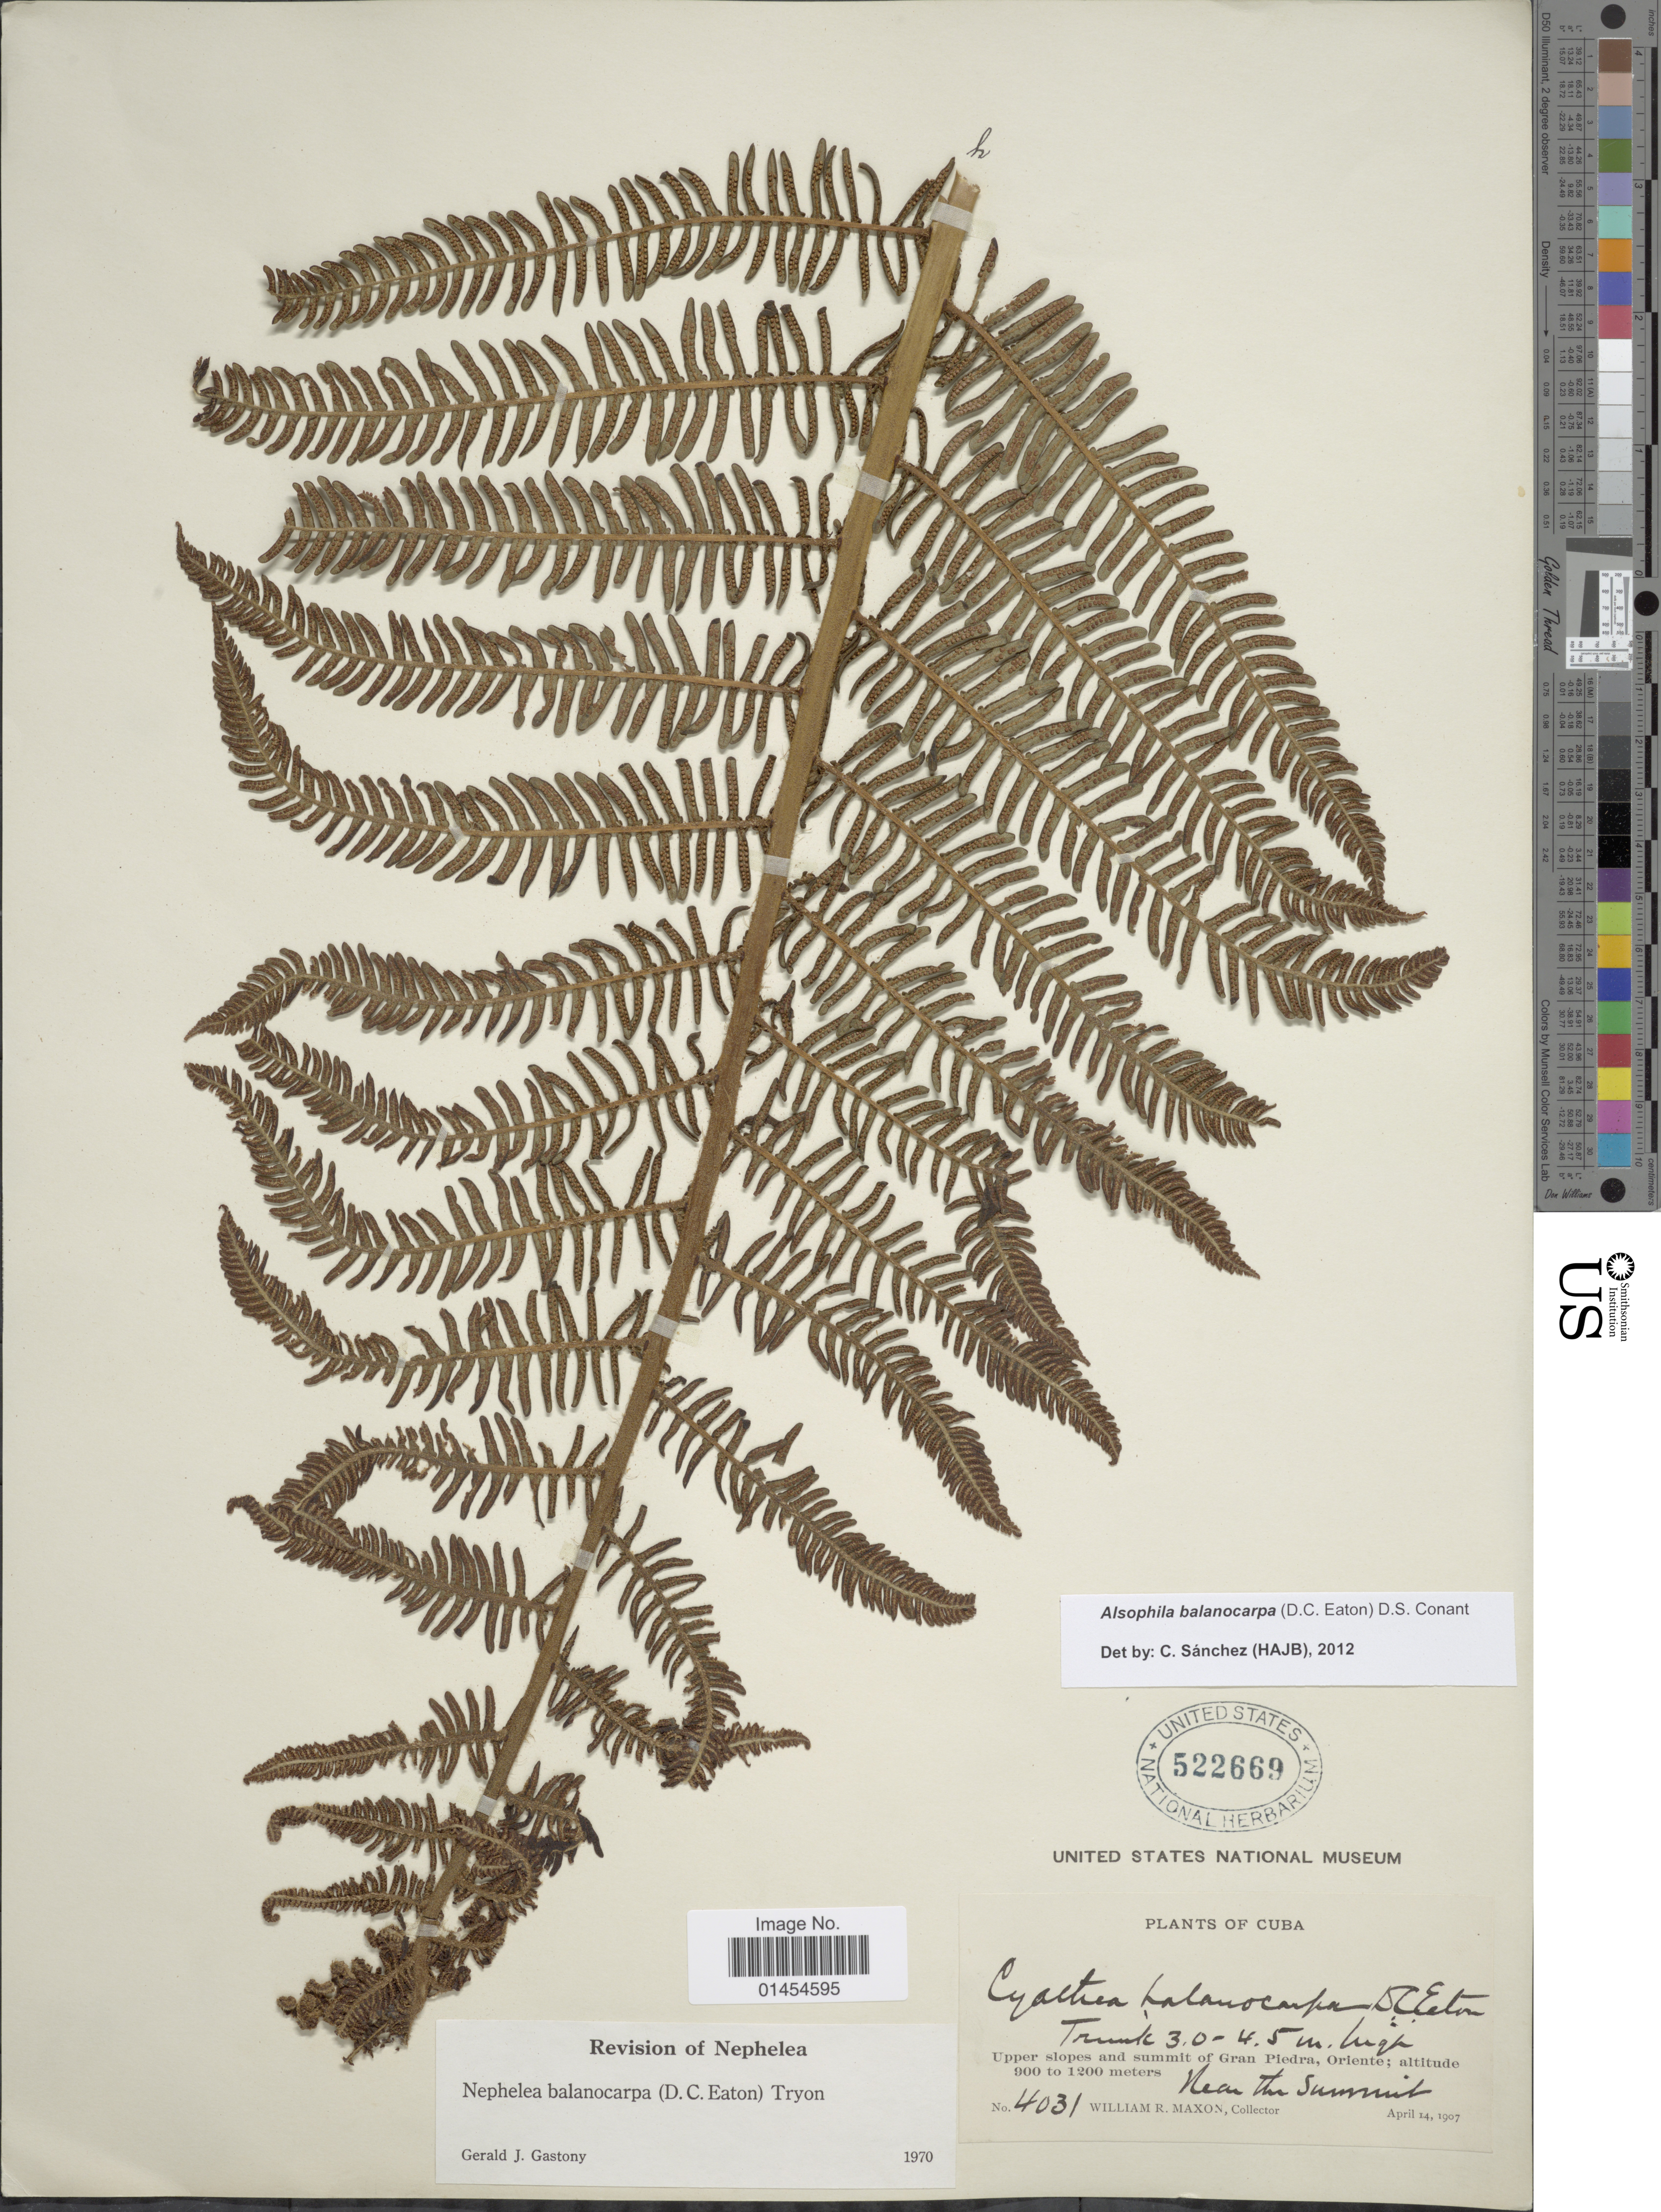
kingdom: Plantae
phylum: Tracheophyta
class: Polypodiopsida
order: Cyatheales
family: Cyatheaceae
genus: Alsophila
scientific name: Alsophila balanocarpa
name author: (D.C. Eaton) D.S. Conant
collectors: W. R. Maxon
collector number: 4031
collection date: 1907-04-14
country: Cuba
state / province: Oriente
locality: Upper slopes and summit of Gran Piedra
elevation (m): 900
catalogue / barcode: US 522669